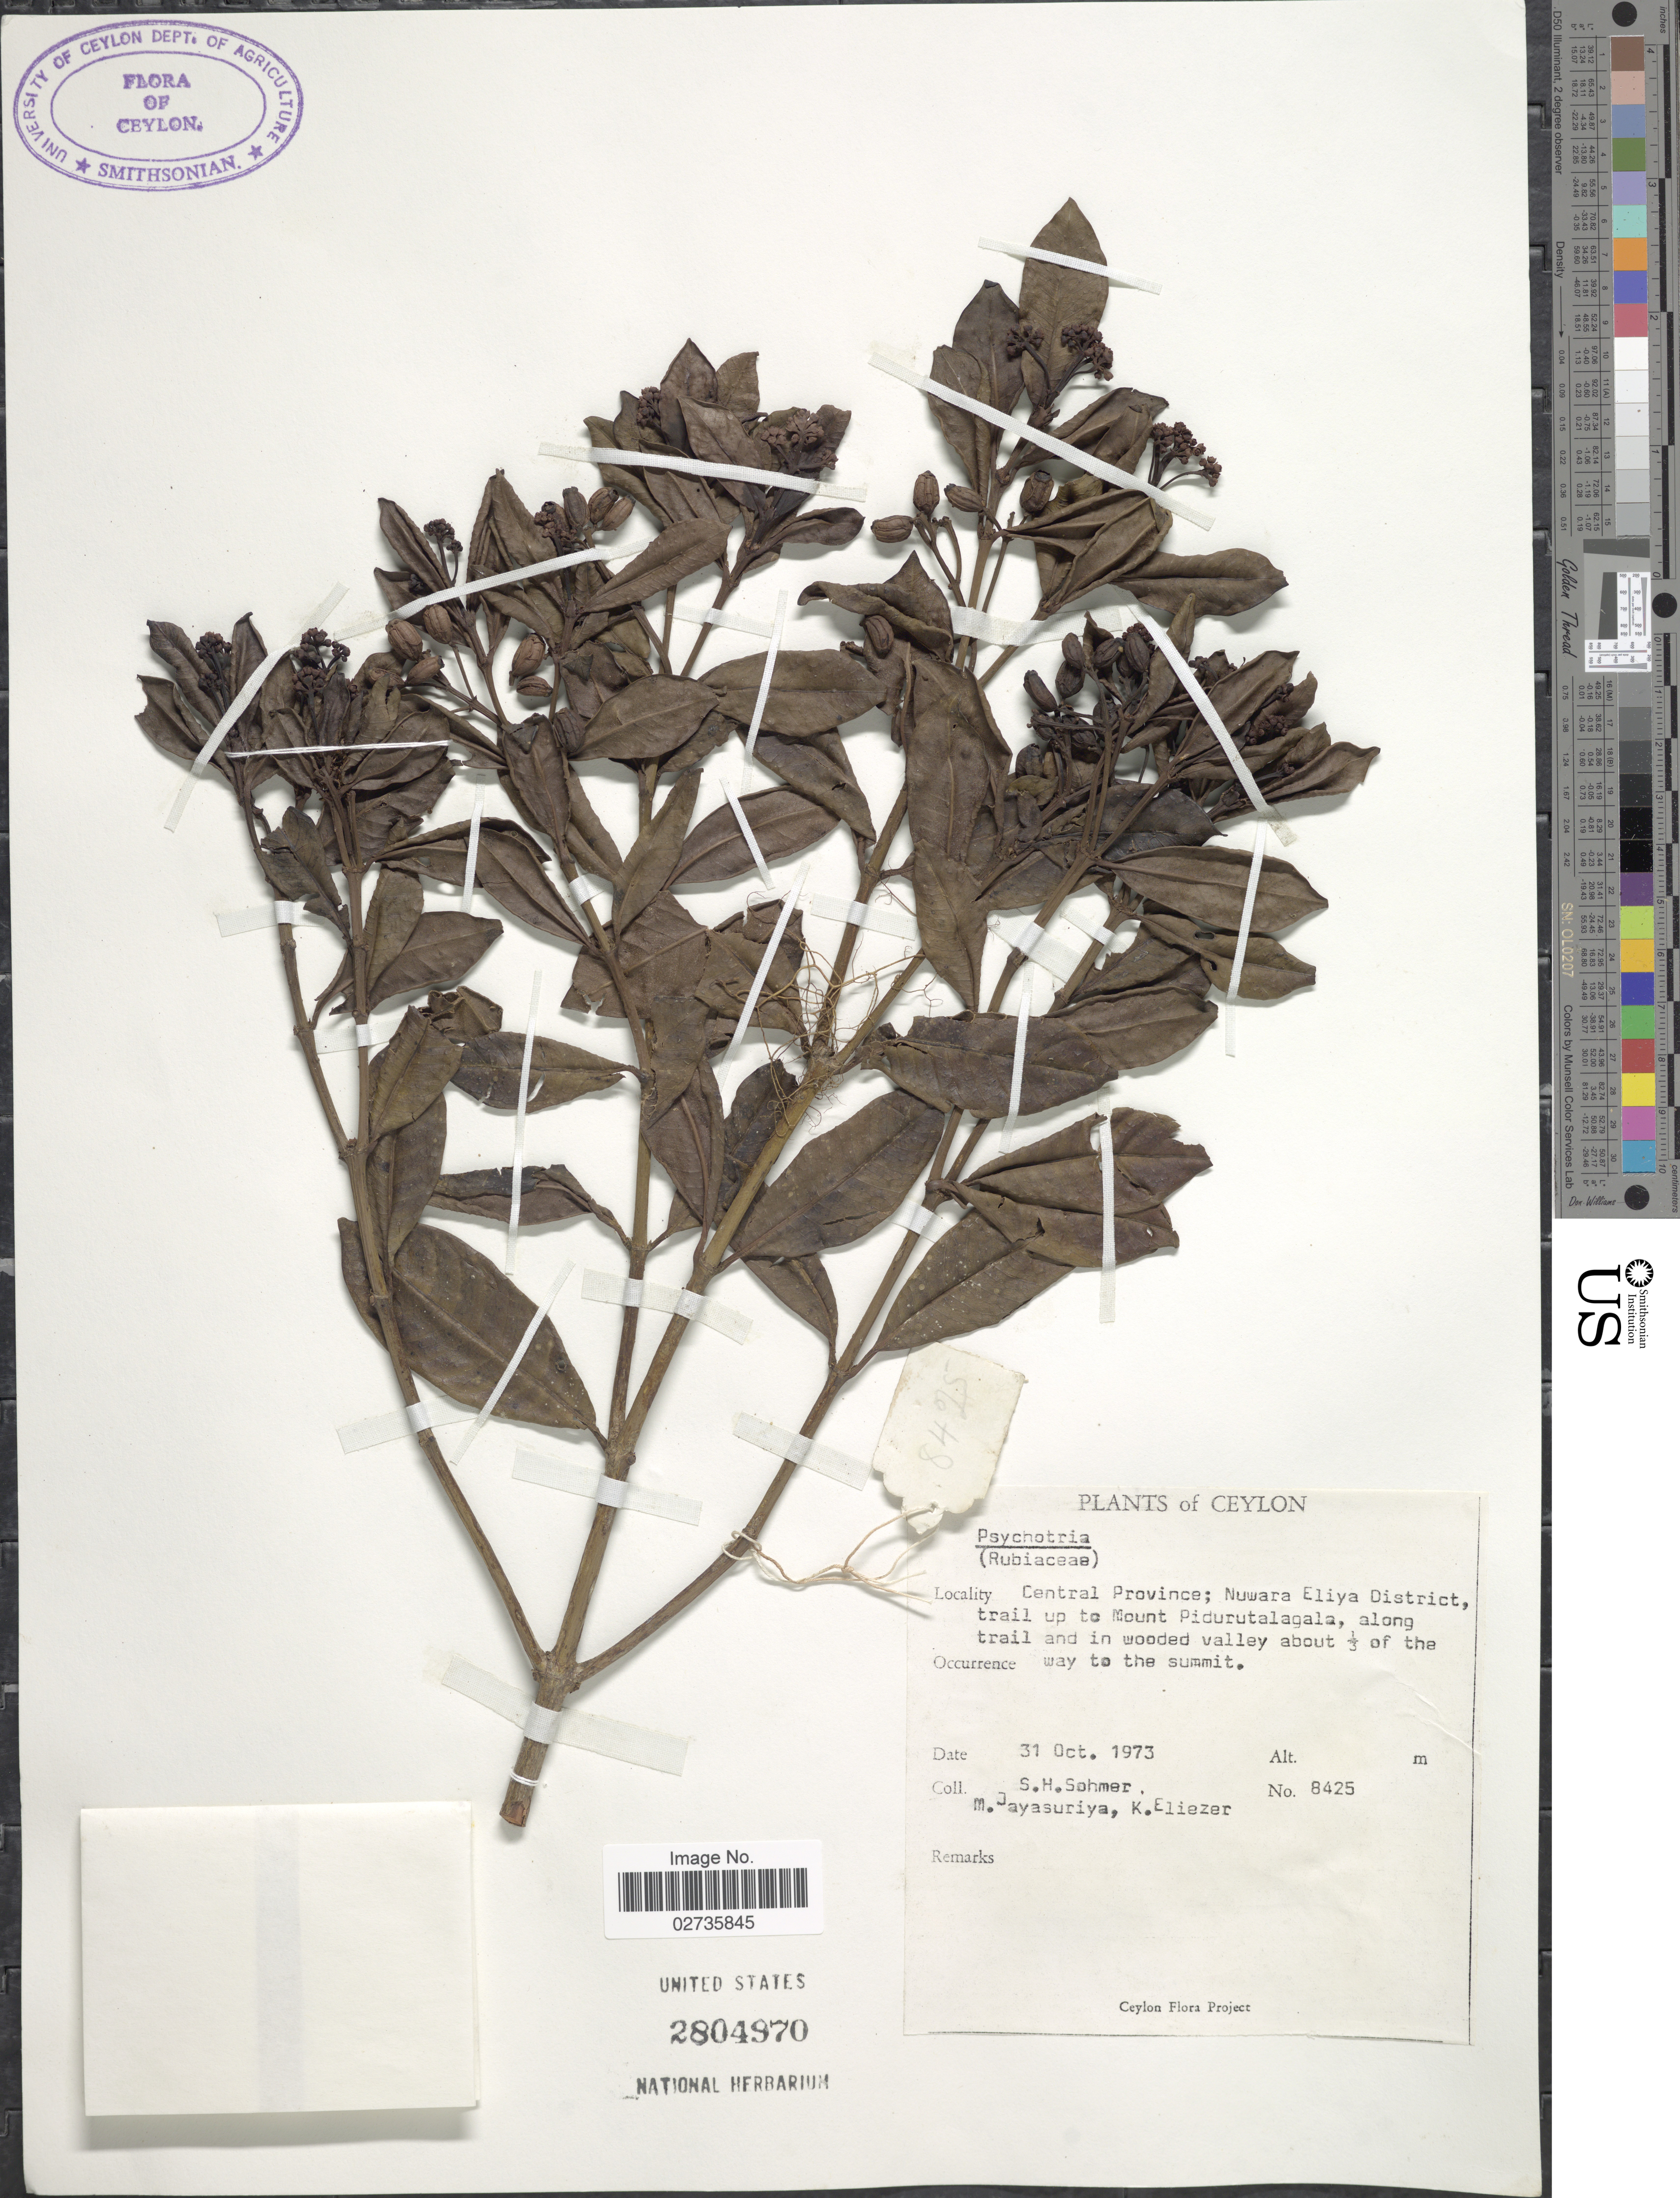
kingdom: Plantae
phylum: Tracheophyta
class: Magnoliopsida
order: Gentianales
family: Rubiaceae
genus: Psychotria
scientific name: Psychotria sp.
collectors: S. H. Sohmer, M. Jayasuriya & K. Eliezer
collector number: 8425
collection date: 1973-10-31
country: Sri Lanka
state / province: Central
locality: Ceylon; Nuwara Eliya District, trail up to Mount Pidurutalagala, along trail and in wooded valley about 1/3 of the way to the summit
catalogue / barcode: US 2804970